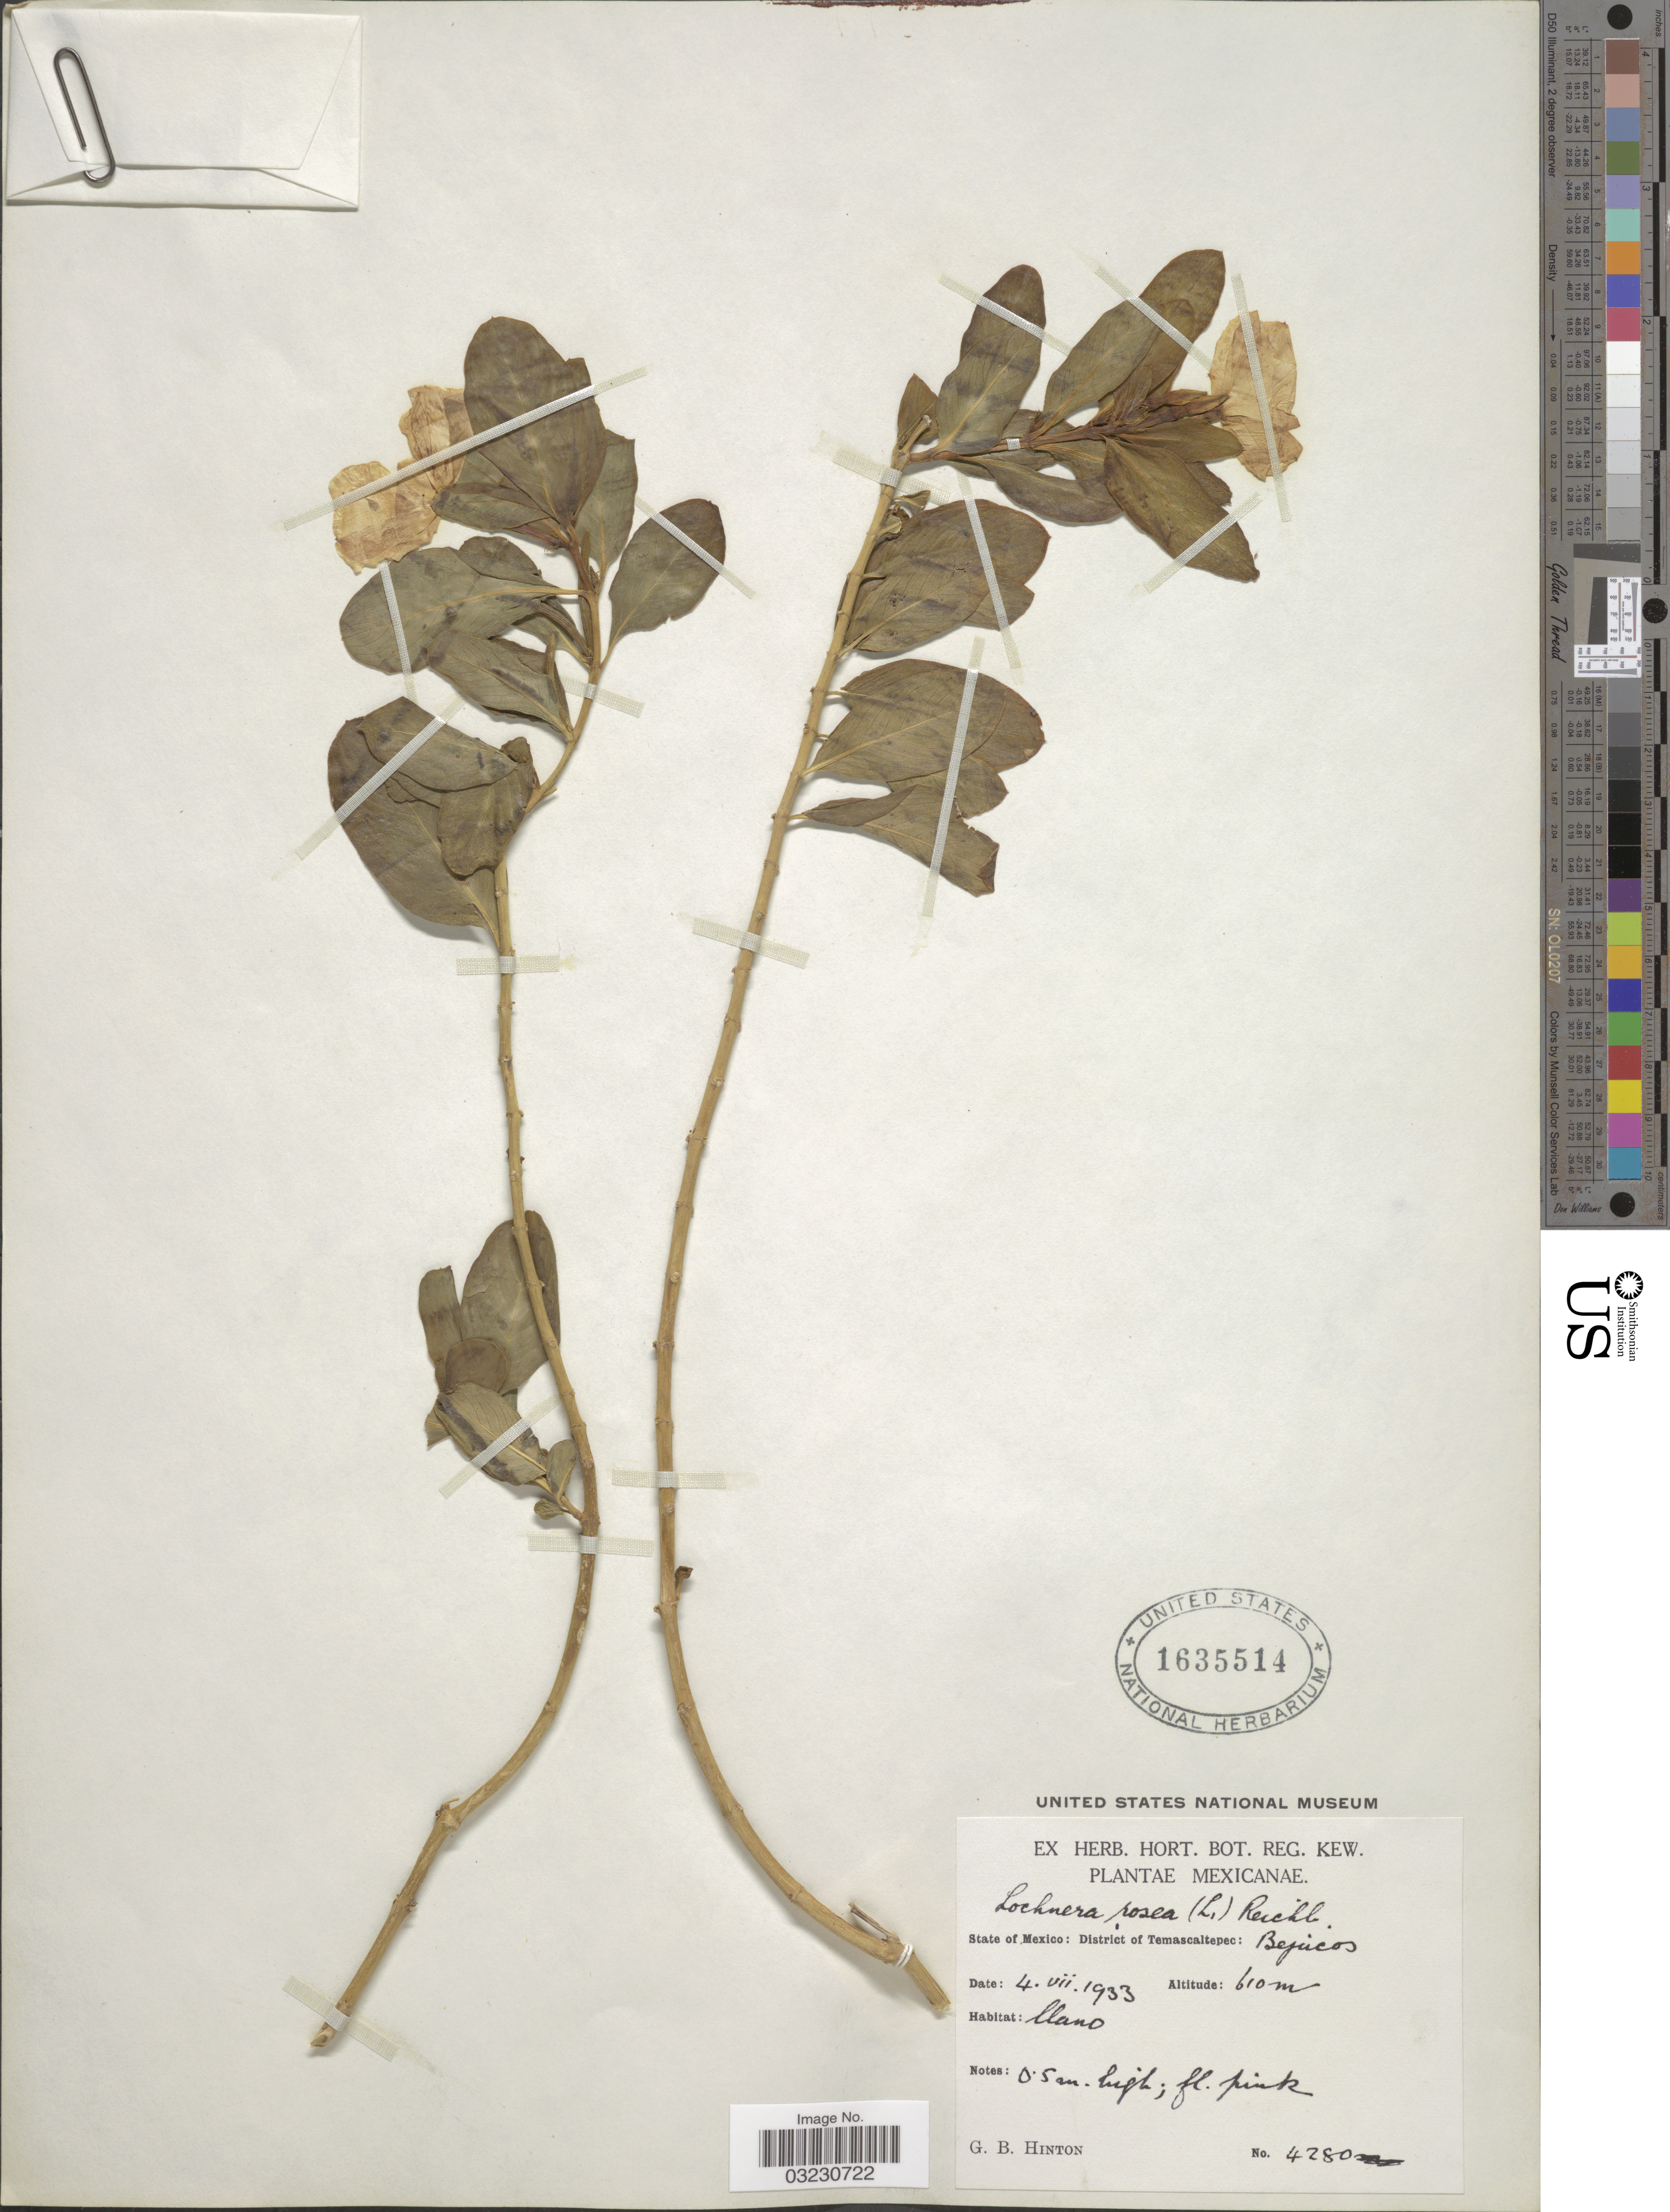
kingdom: Plantae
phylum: Tracheophyta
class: Magnoliopsida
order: Gentianales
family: Apocynaceae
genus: Catharanthus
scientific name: Catharanthus roseus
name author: (L.) G. Don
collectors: G. B. Hinton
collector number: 4280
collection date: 1933-07-04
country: Mexico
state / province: México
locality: District of Temascaltepec: Bejucos.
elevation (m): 610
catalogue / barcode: US 1635514